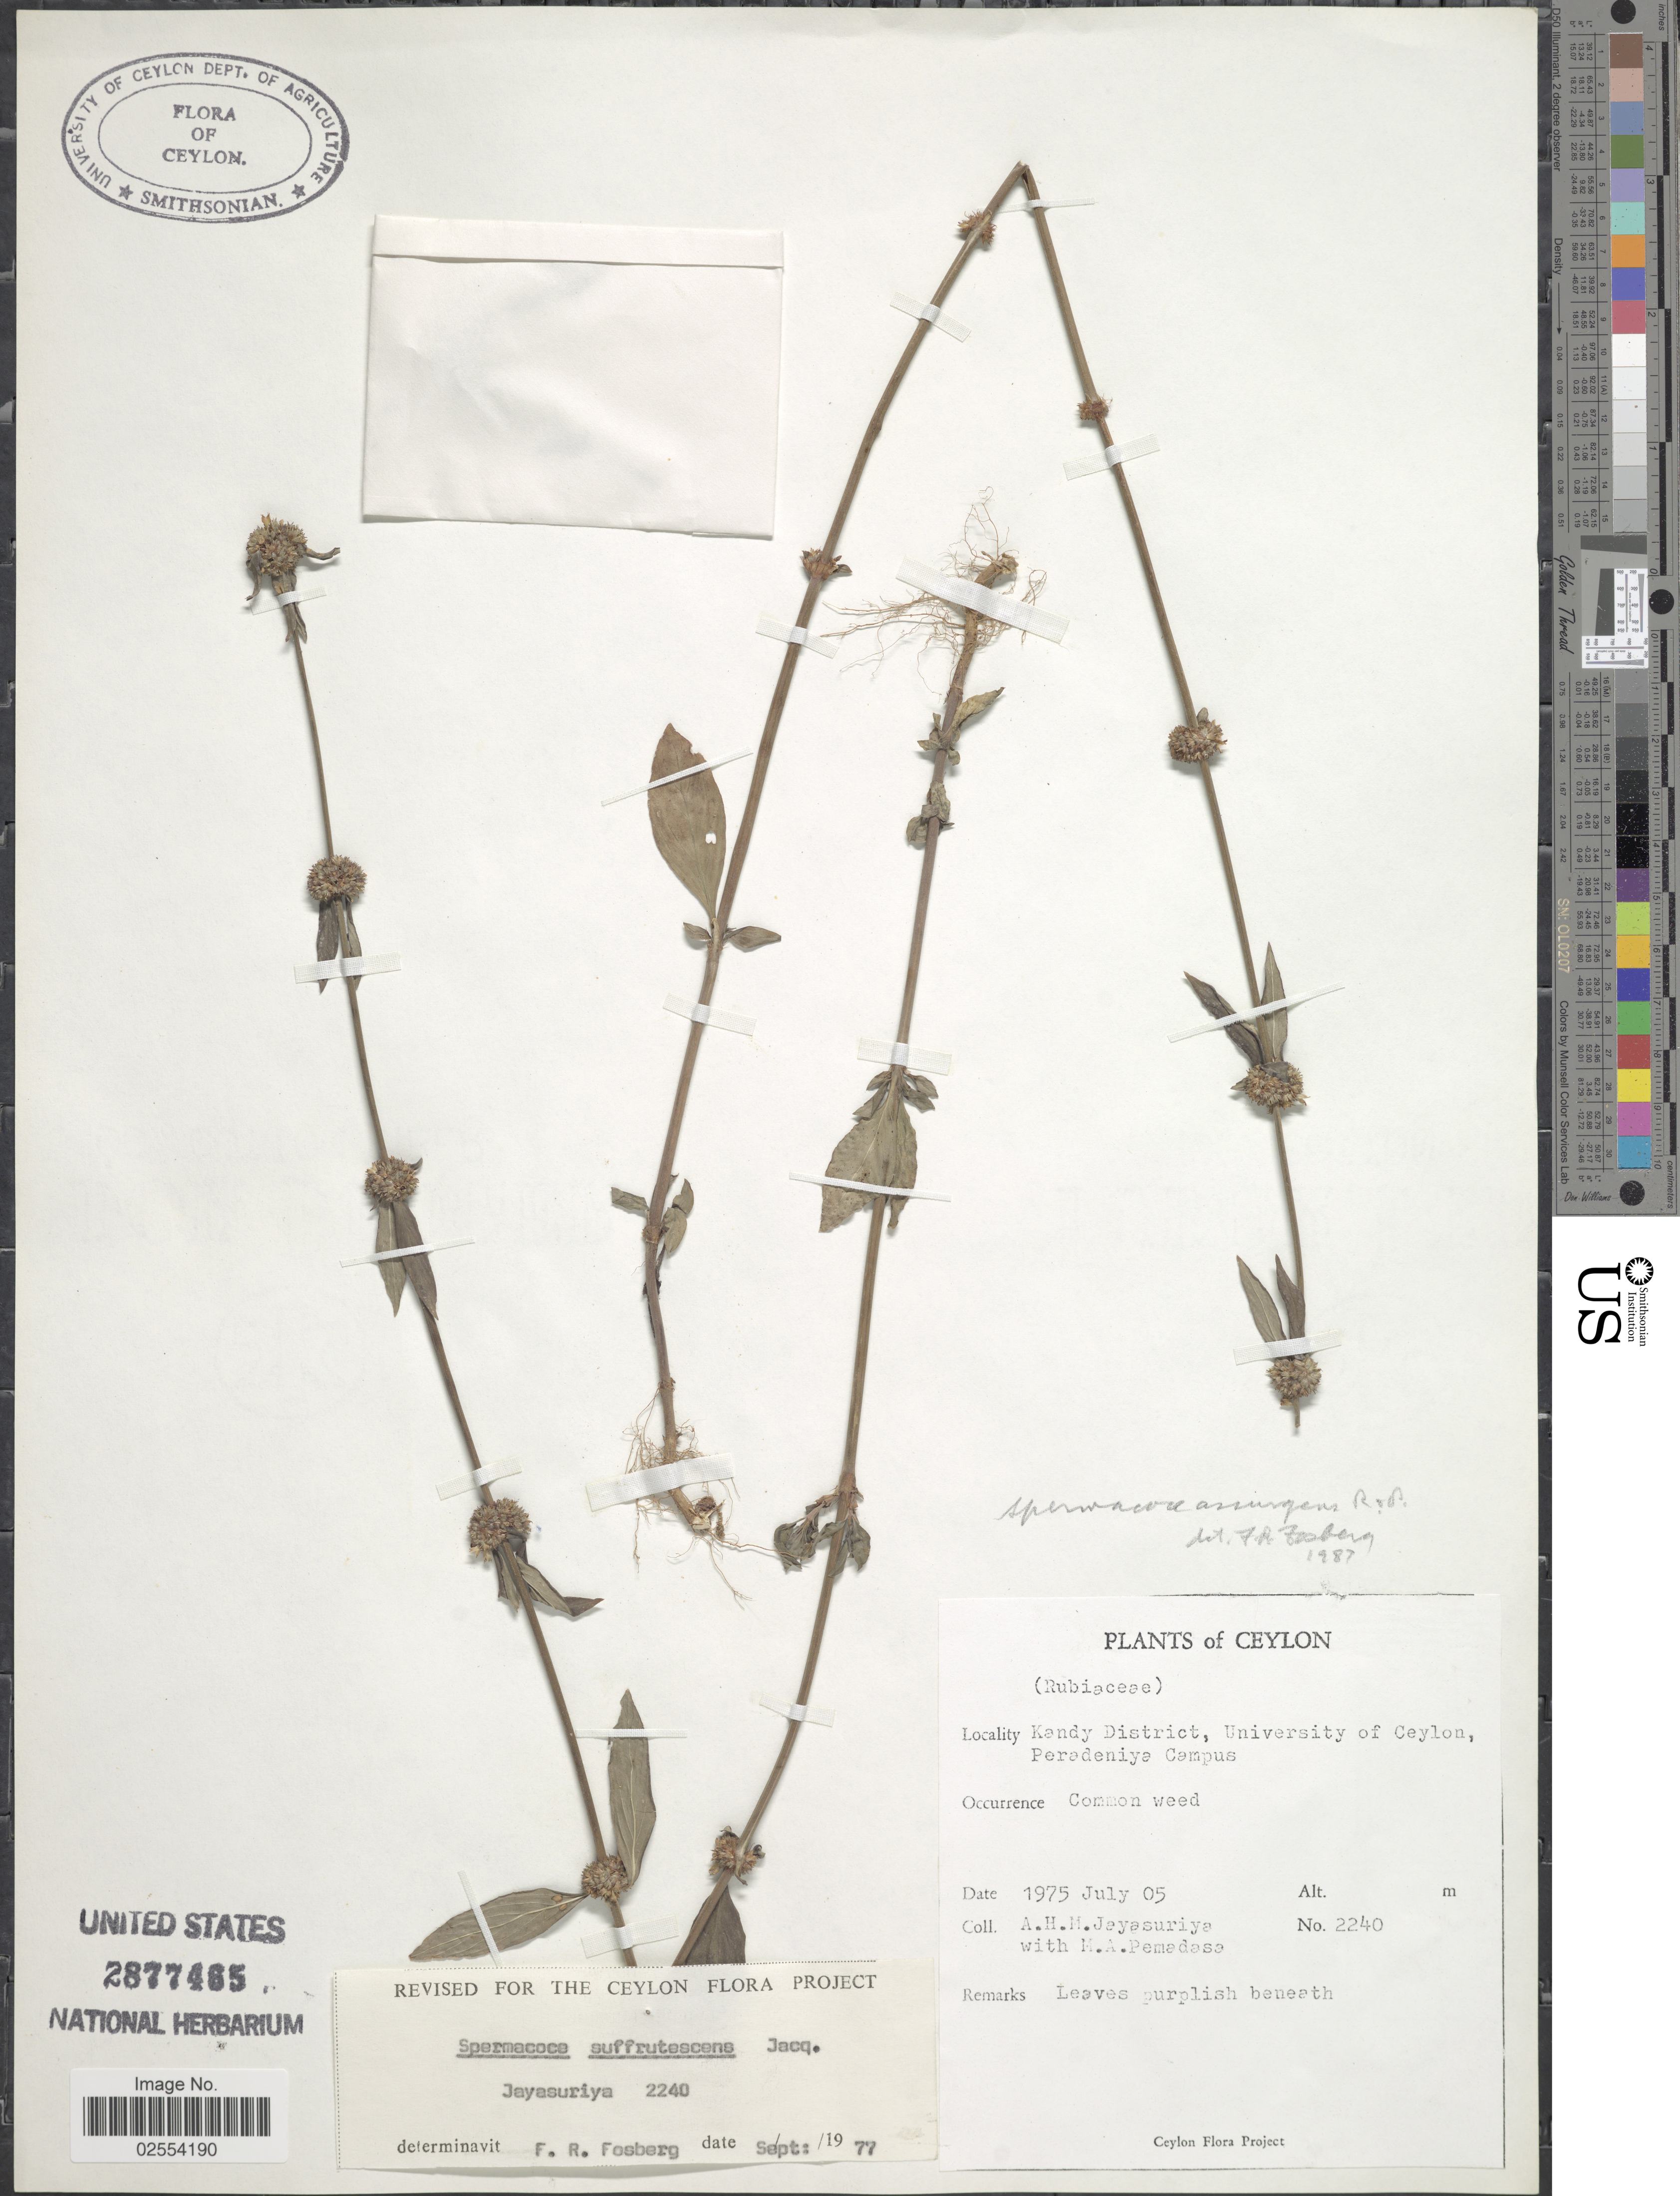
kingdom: Plantae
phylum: Tracheophyta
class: Magnoliopsida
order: Gentianales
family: Rubiaceae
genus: Spermacoce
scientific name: Spermacoce assurgens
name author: Ruiz & Pav.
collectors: A. H. Jayasuriya & M. Pemadasa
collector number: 2240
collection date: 1975-07-05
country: Sri Lanka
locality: Ceylon, Kandy District, University of Ceylon, Peradeniya Campus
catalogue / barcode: US 2877465